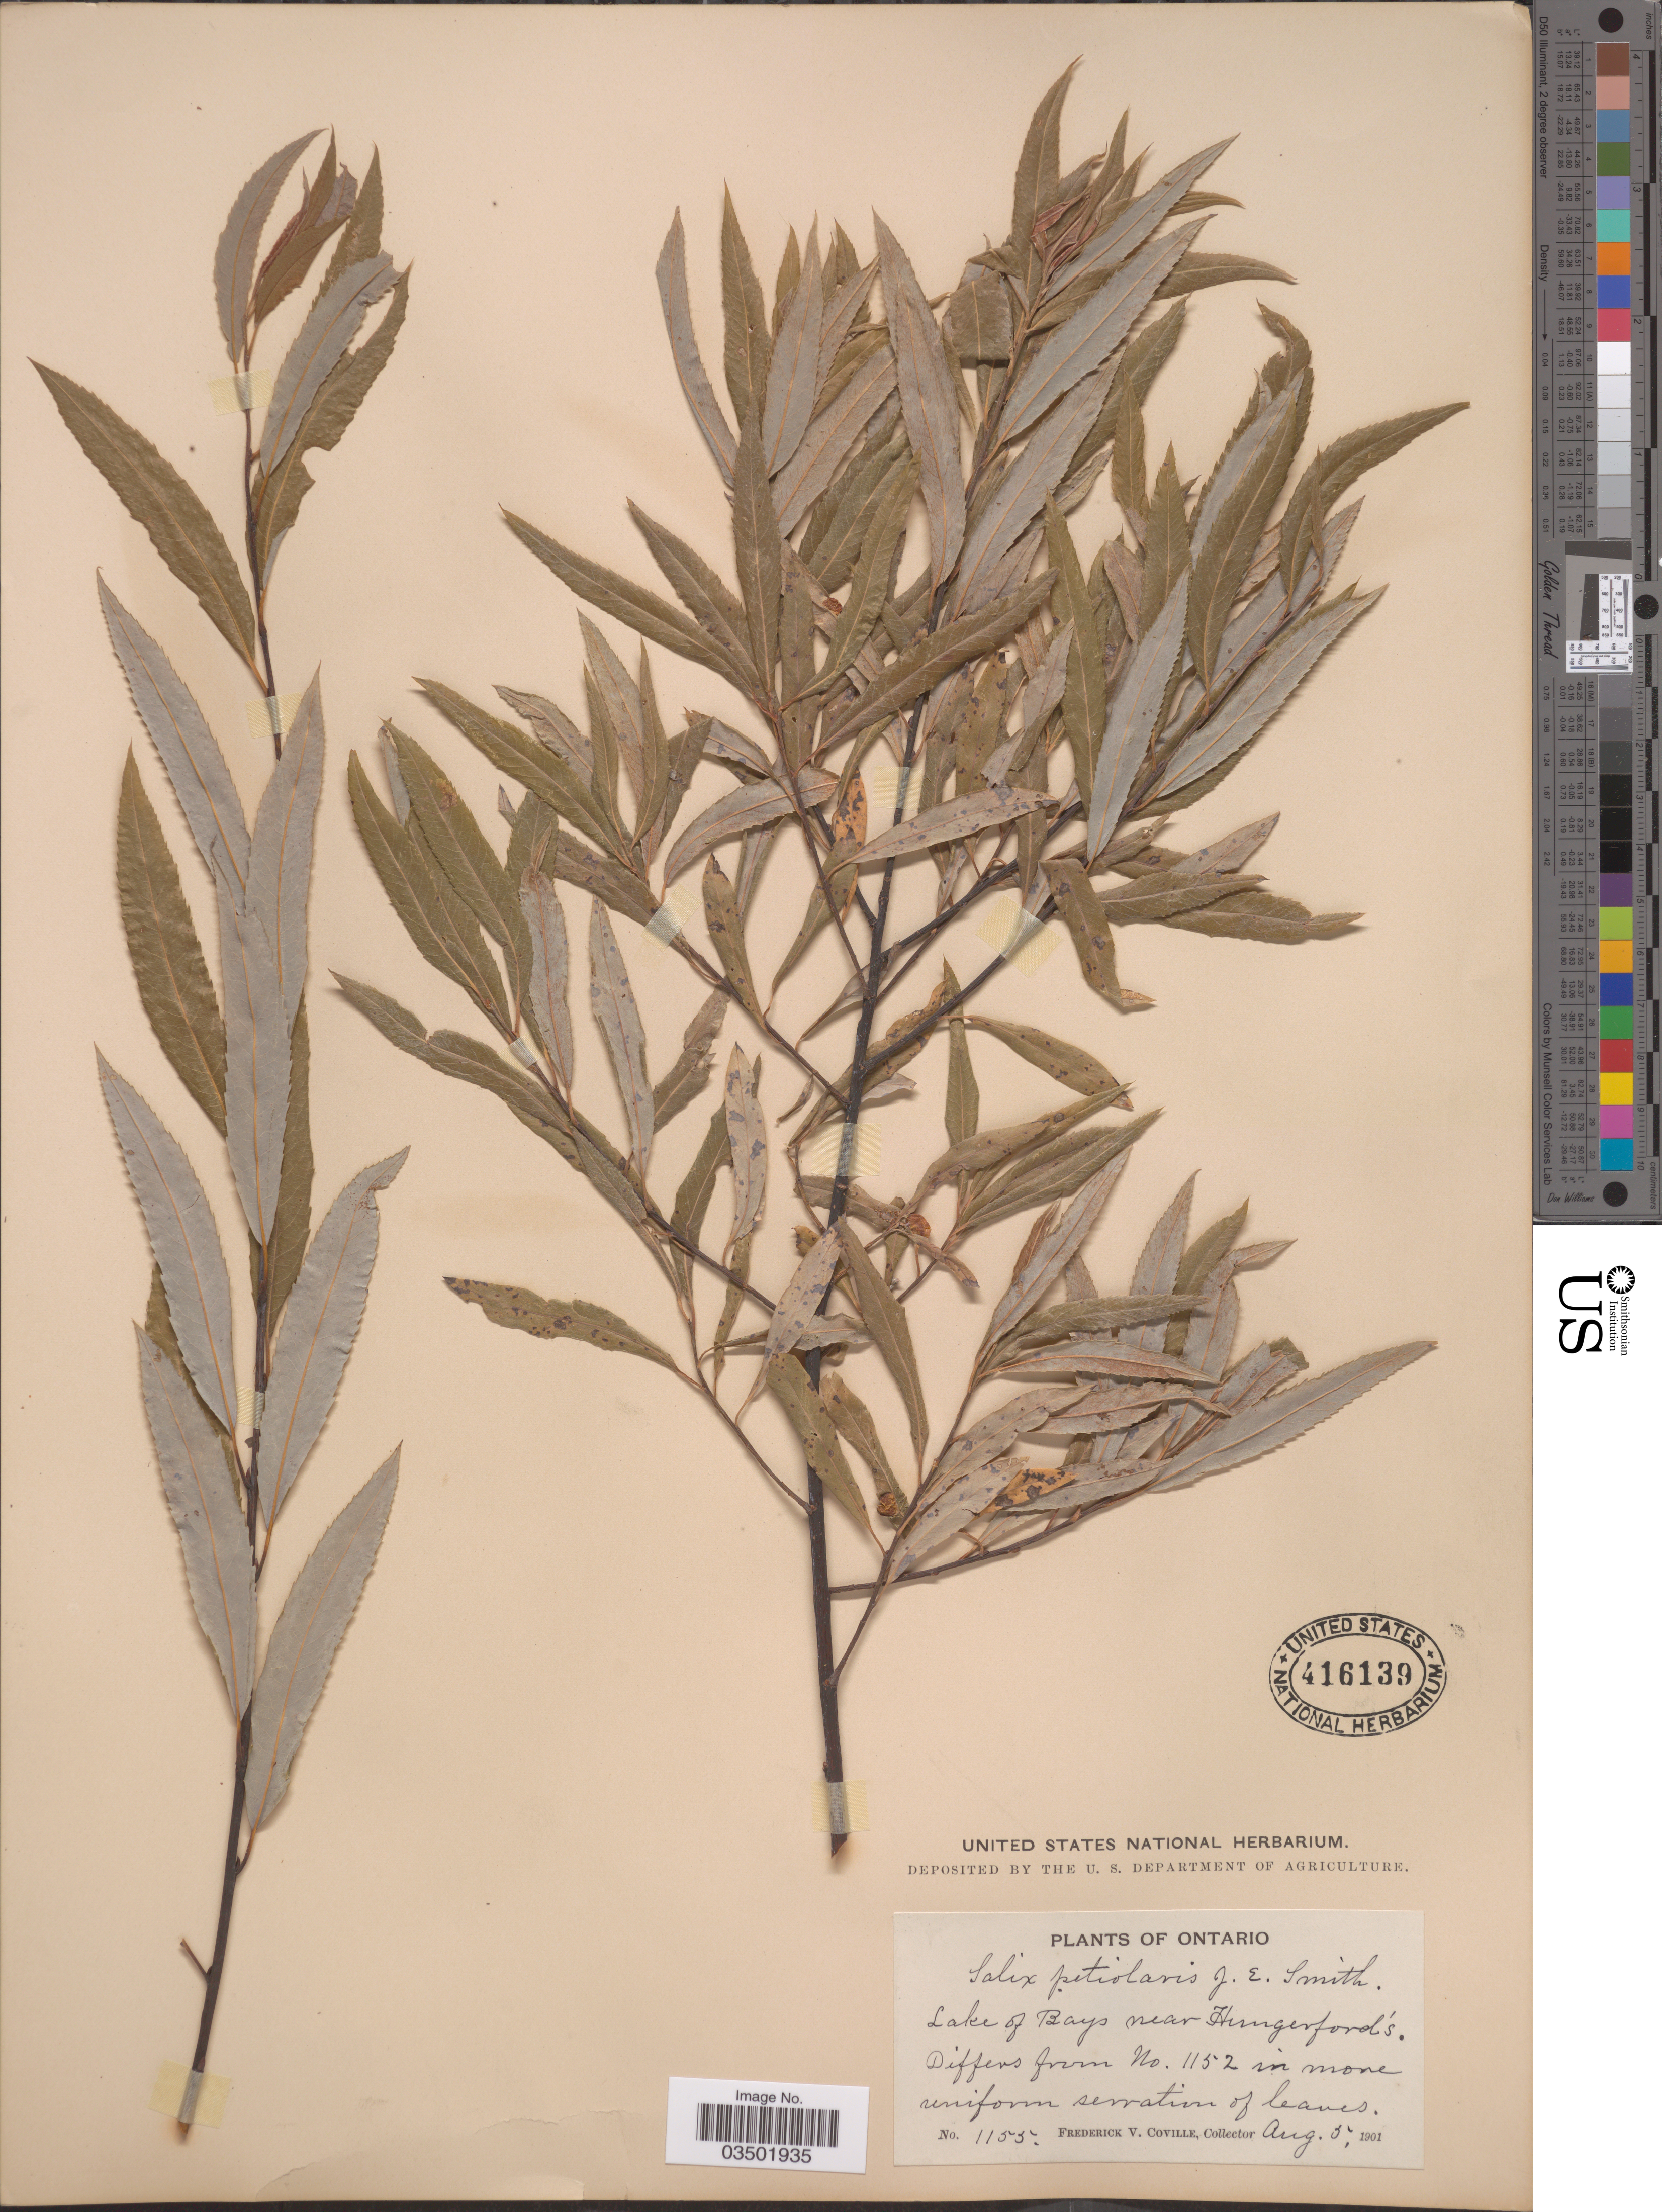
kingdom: Plantae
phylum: Tracheophyta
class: Magnoliopsida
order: Malpighiales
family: Salicaceae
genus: Salix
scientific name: Salix petiolaris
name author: Sm.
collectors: F. V. Coville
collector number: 1155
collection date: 1901-08-05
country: Canada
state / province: Ontario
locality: Lake of Bays near Hungerford's.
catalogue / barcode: US 416139